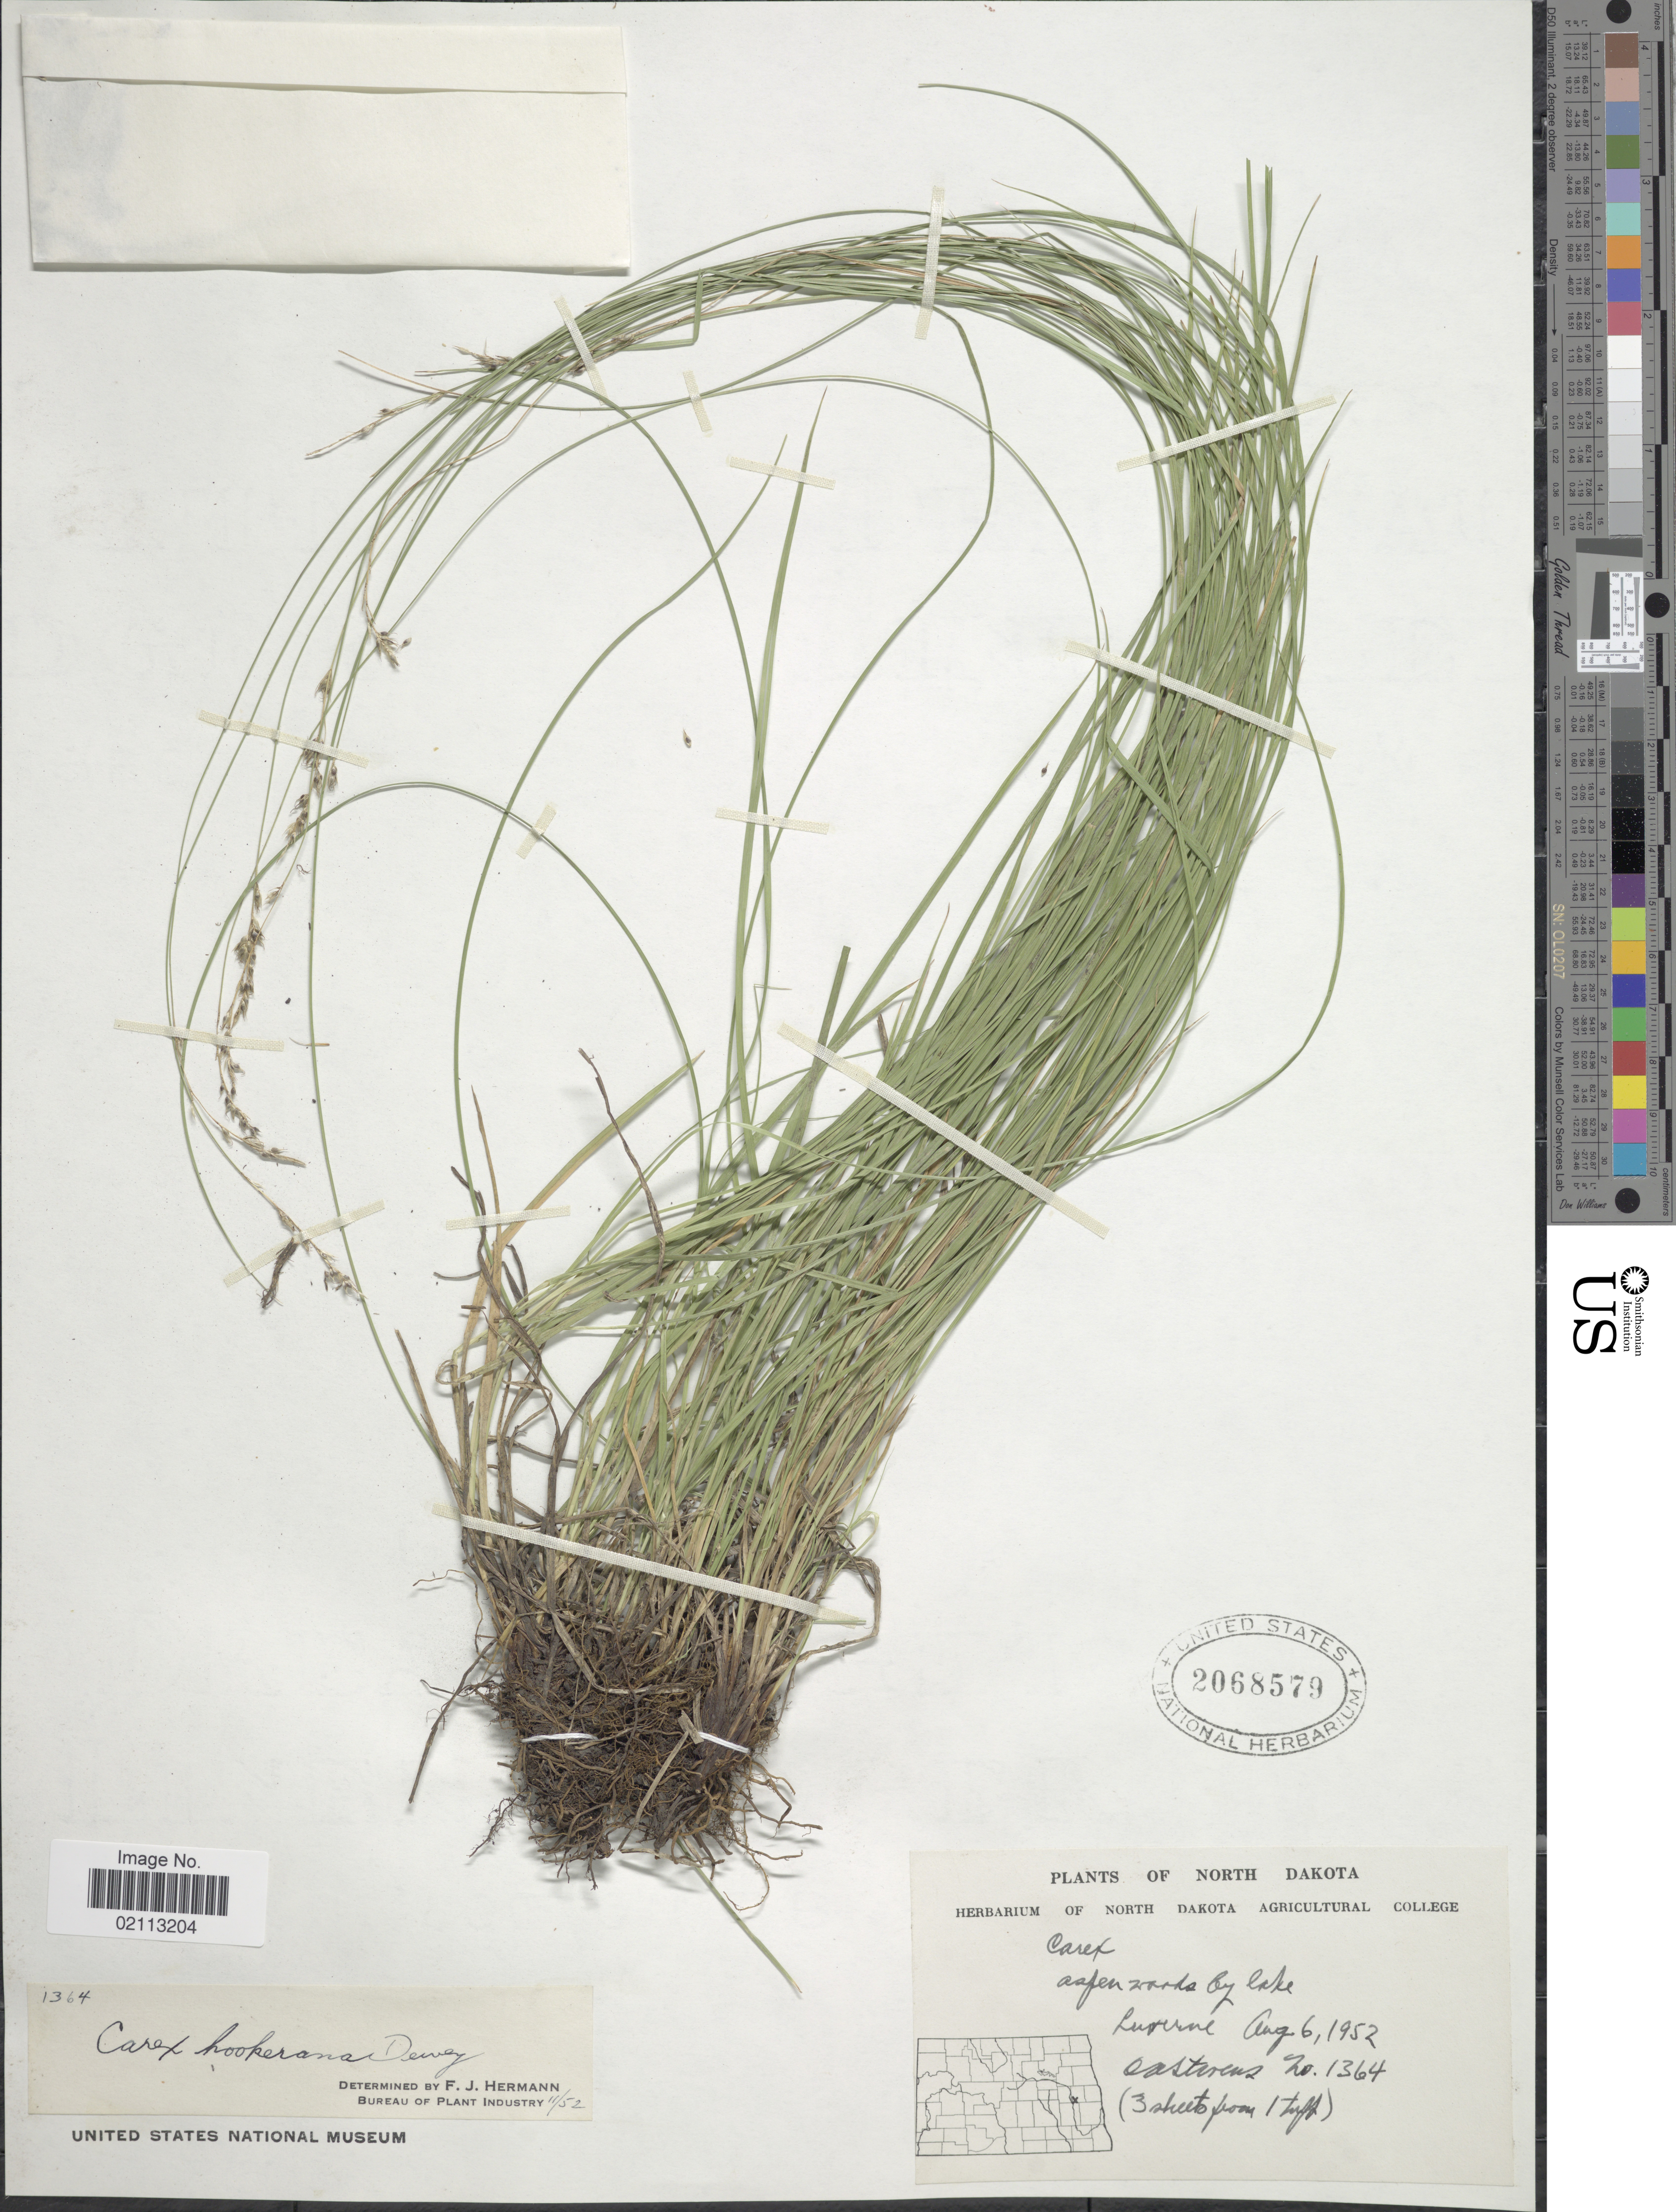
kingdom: Plantae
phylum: Tracheophyta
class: Liliopsida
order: Poales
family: Cyperaceae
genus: Carex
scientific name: Carex hookeriana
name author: Dewey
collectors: O. A. Stevens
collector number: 1364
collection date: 1952-08-06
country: United States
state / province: North Dakota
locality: Luverne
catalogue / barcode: US 2068579